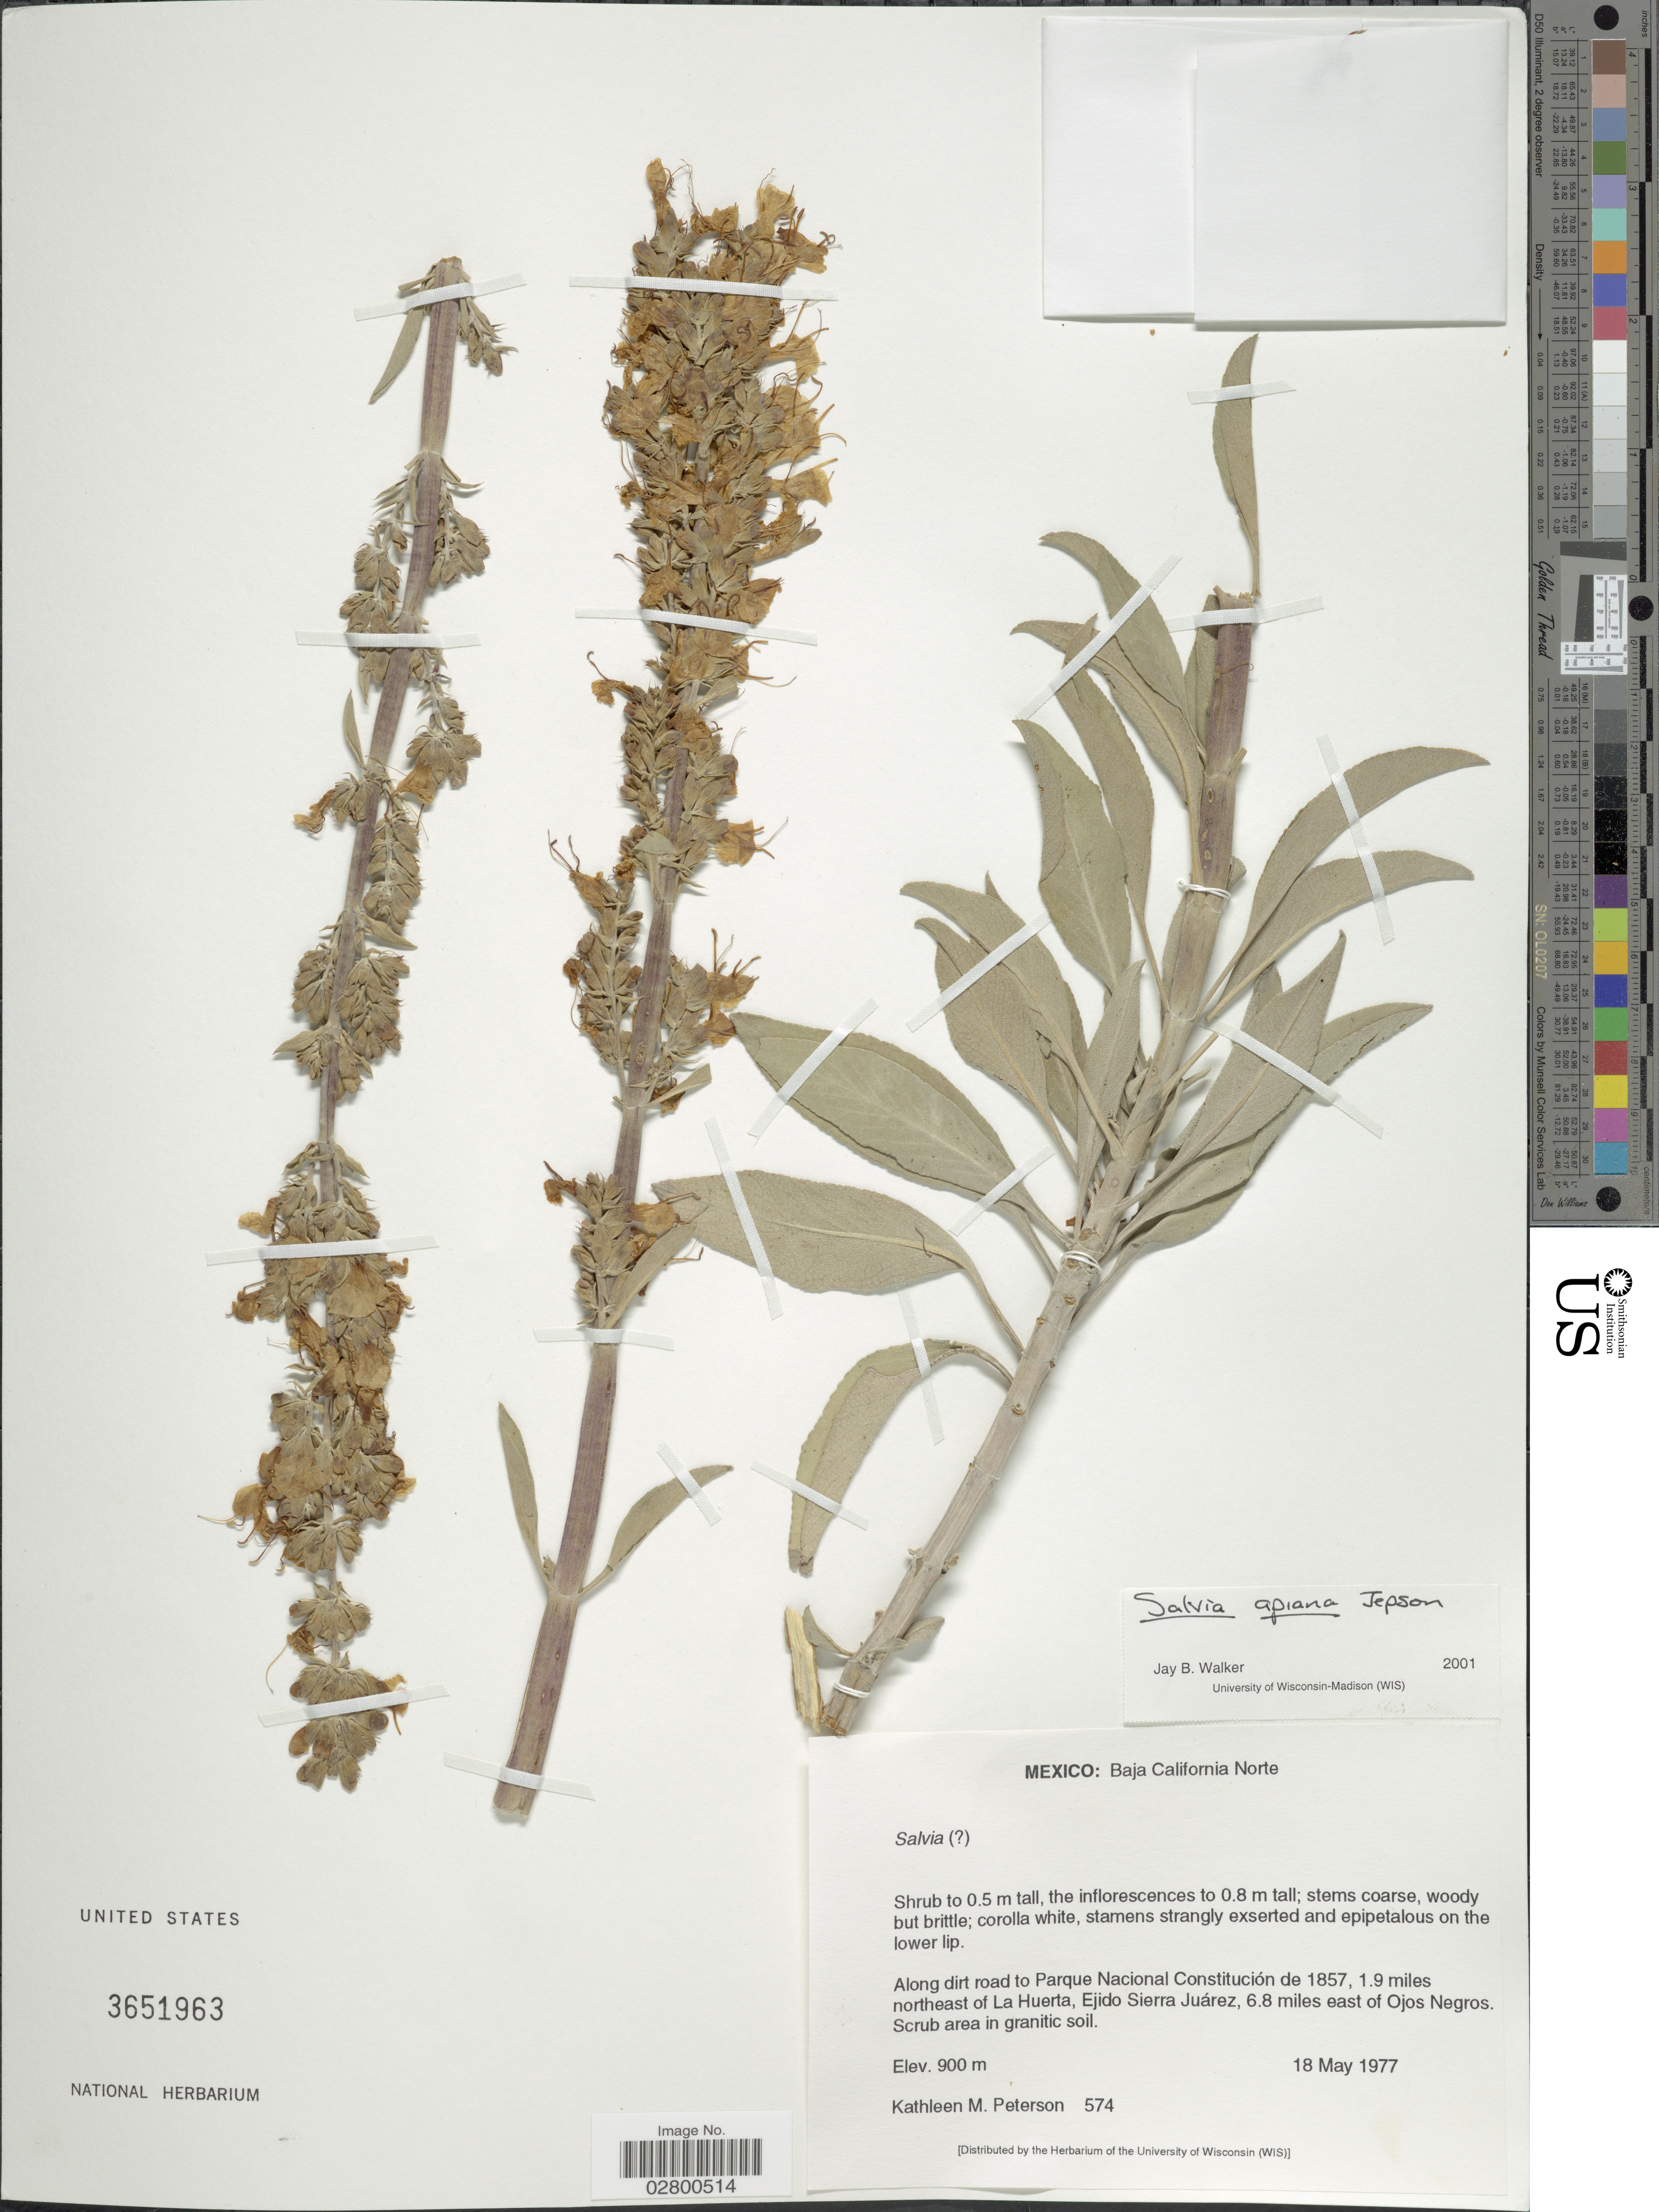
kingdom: Plantae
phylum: Tracheophyta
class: Magnoliopsida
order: Lamiales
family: Lamiaceae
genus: Salvia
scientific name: Salvia apiana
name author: Jeps.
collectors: K. Peterson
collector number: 574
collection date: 1977-05-18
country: Mexico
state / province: Baja California Norte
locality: Along dirt road to Parque Nacional Constitución de 1857, 1.9 miles northeast of La Huerta, Ejido Sierra Juárez, 6.8 miles east of Ojos Negros.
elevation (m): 900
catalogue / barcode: US 2651963